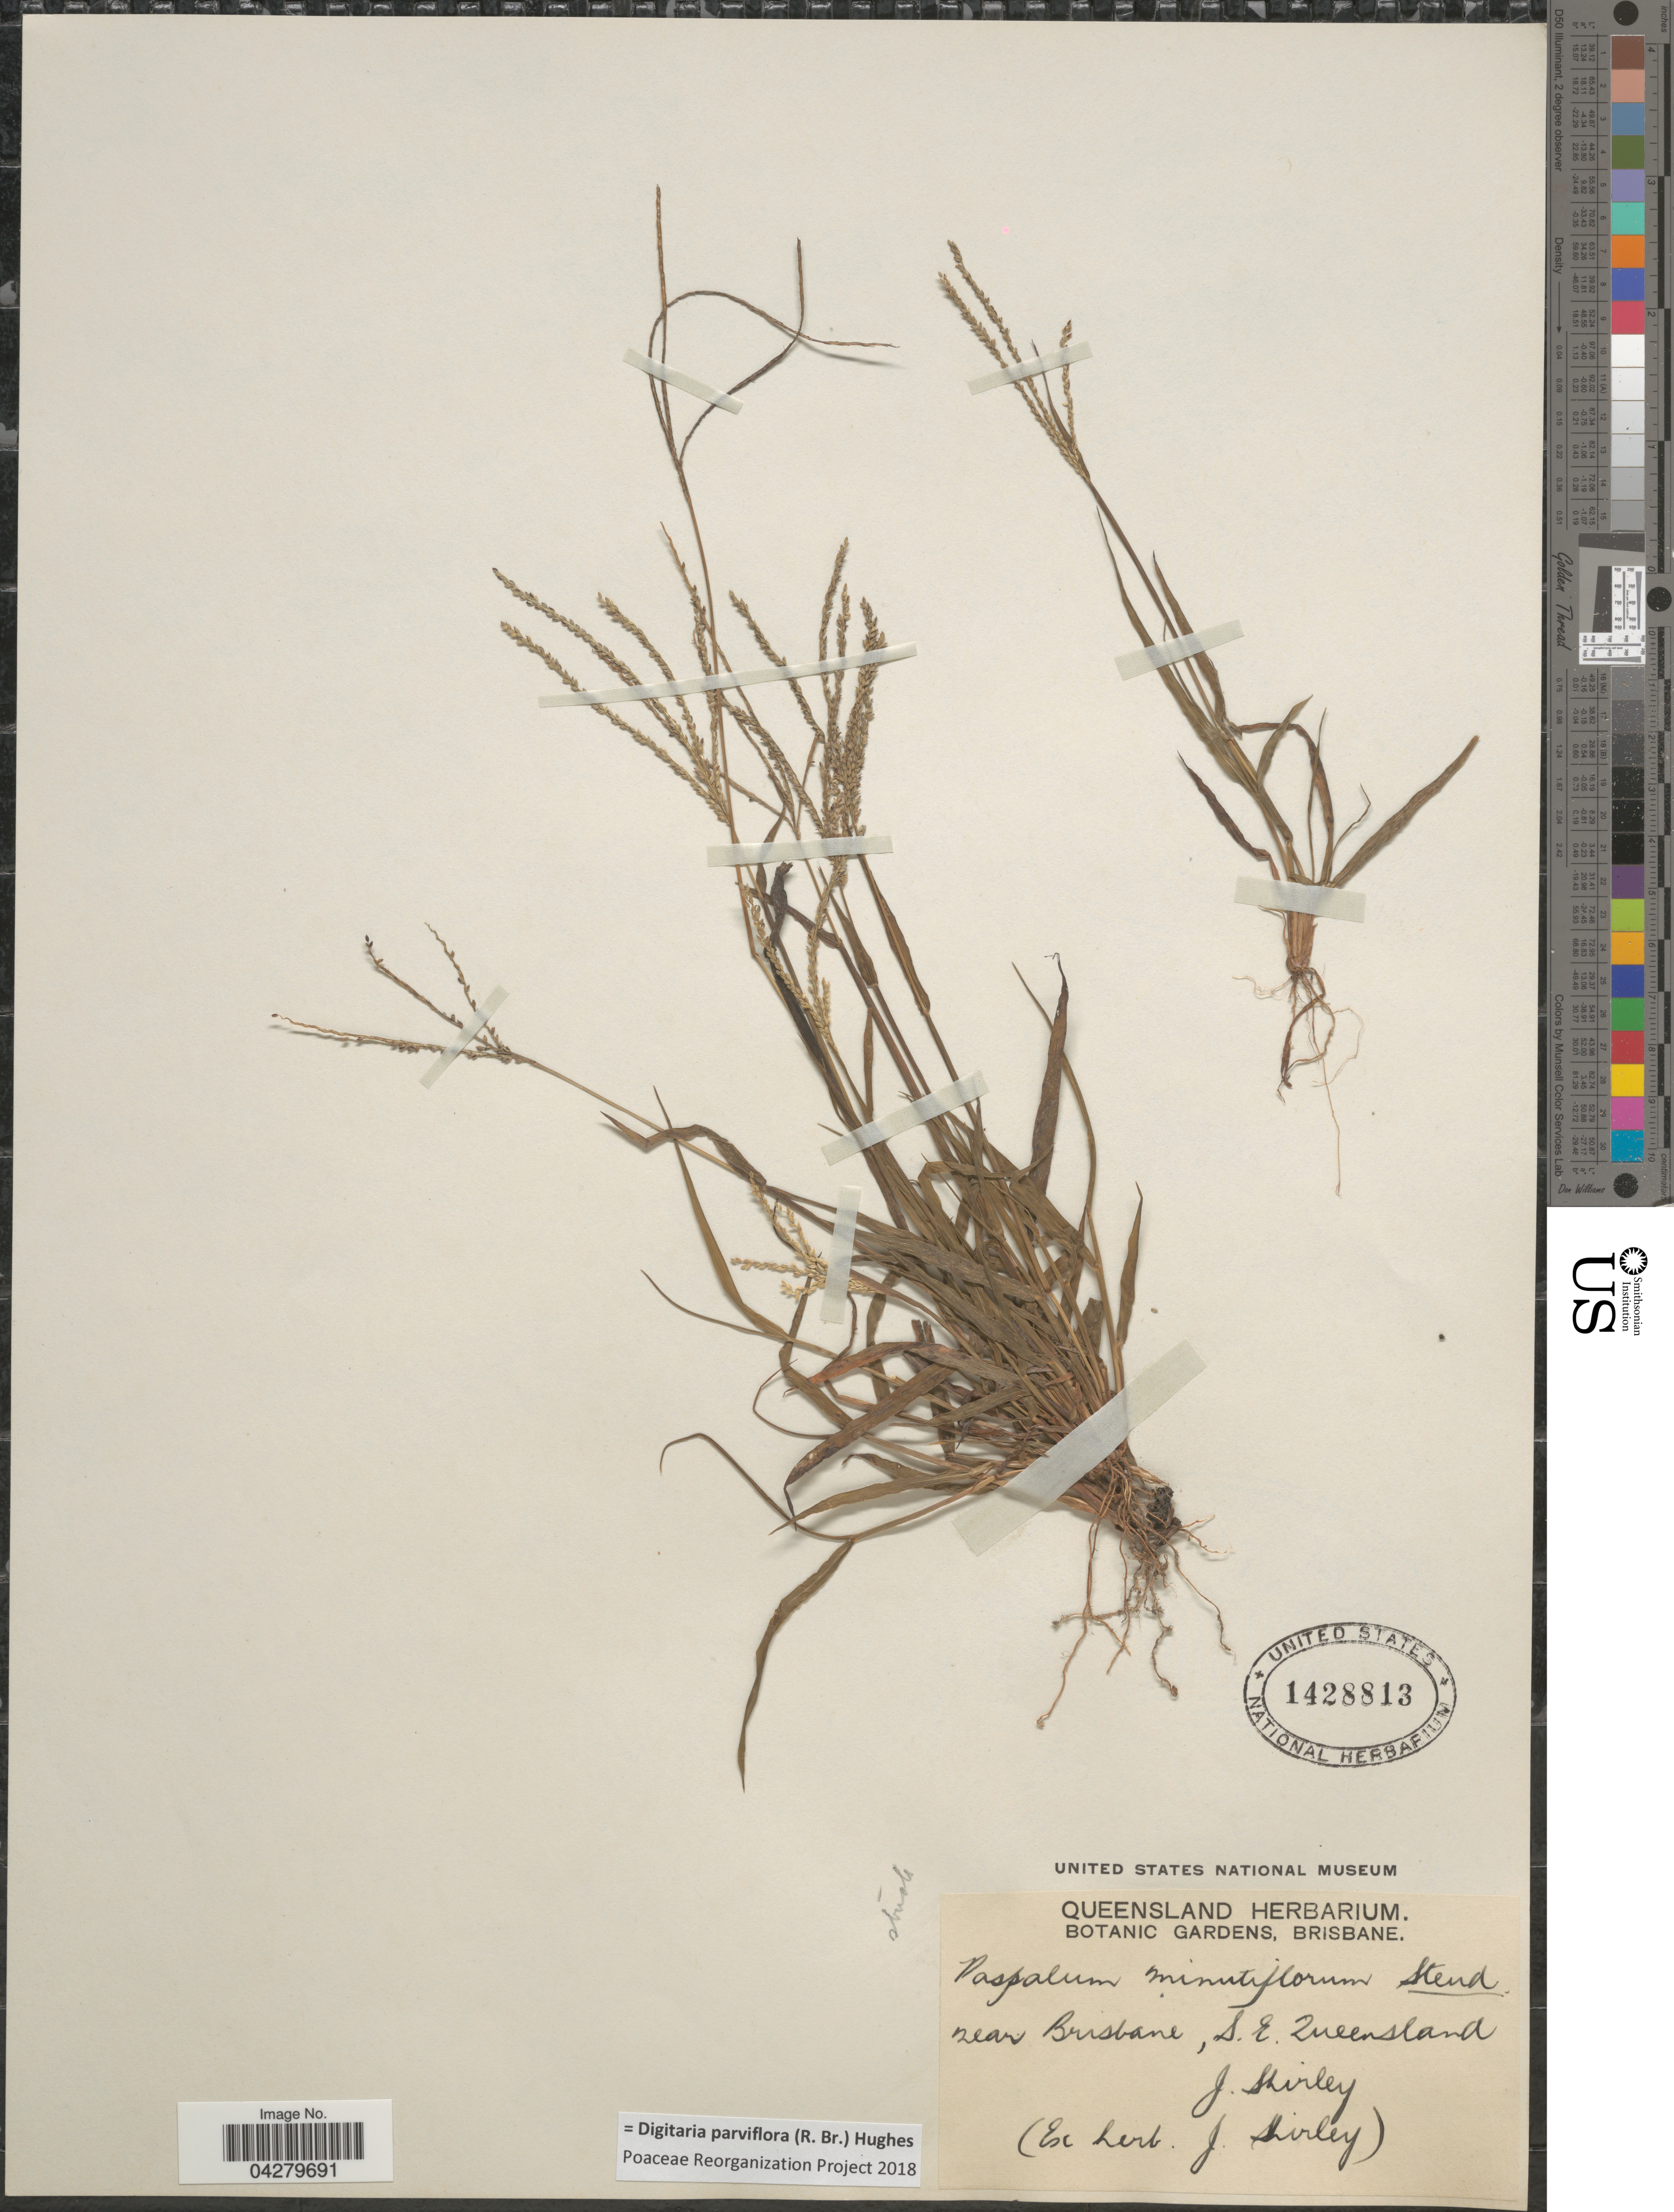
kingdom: Plantae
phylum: Tracheophyta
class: Liliopsida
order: Poales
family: Poaceae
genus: Digitaria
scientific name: Digitaria parviflora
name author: (R. Br.) Hughes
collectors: J. Shirley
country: Australia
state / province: Queensland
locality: Near Brisbane, S.E. Queensland.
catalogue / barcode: US 1428813